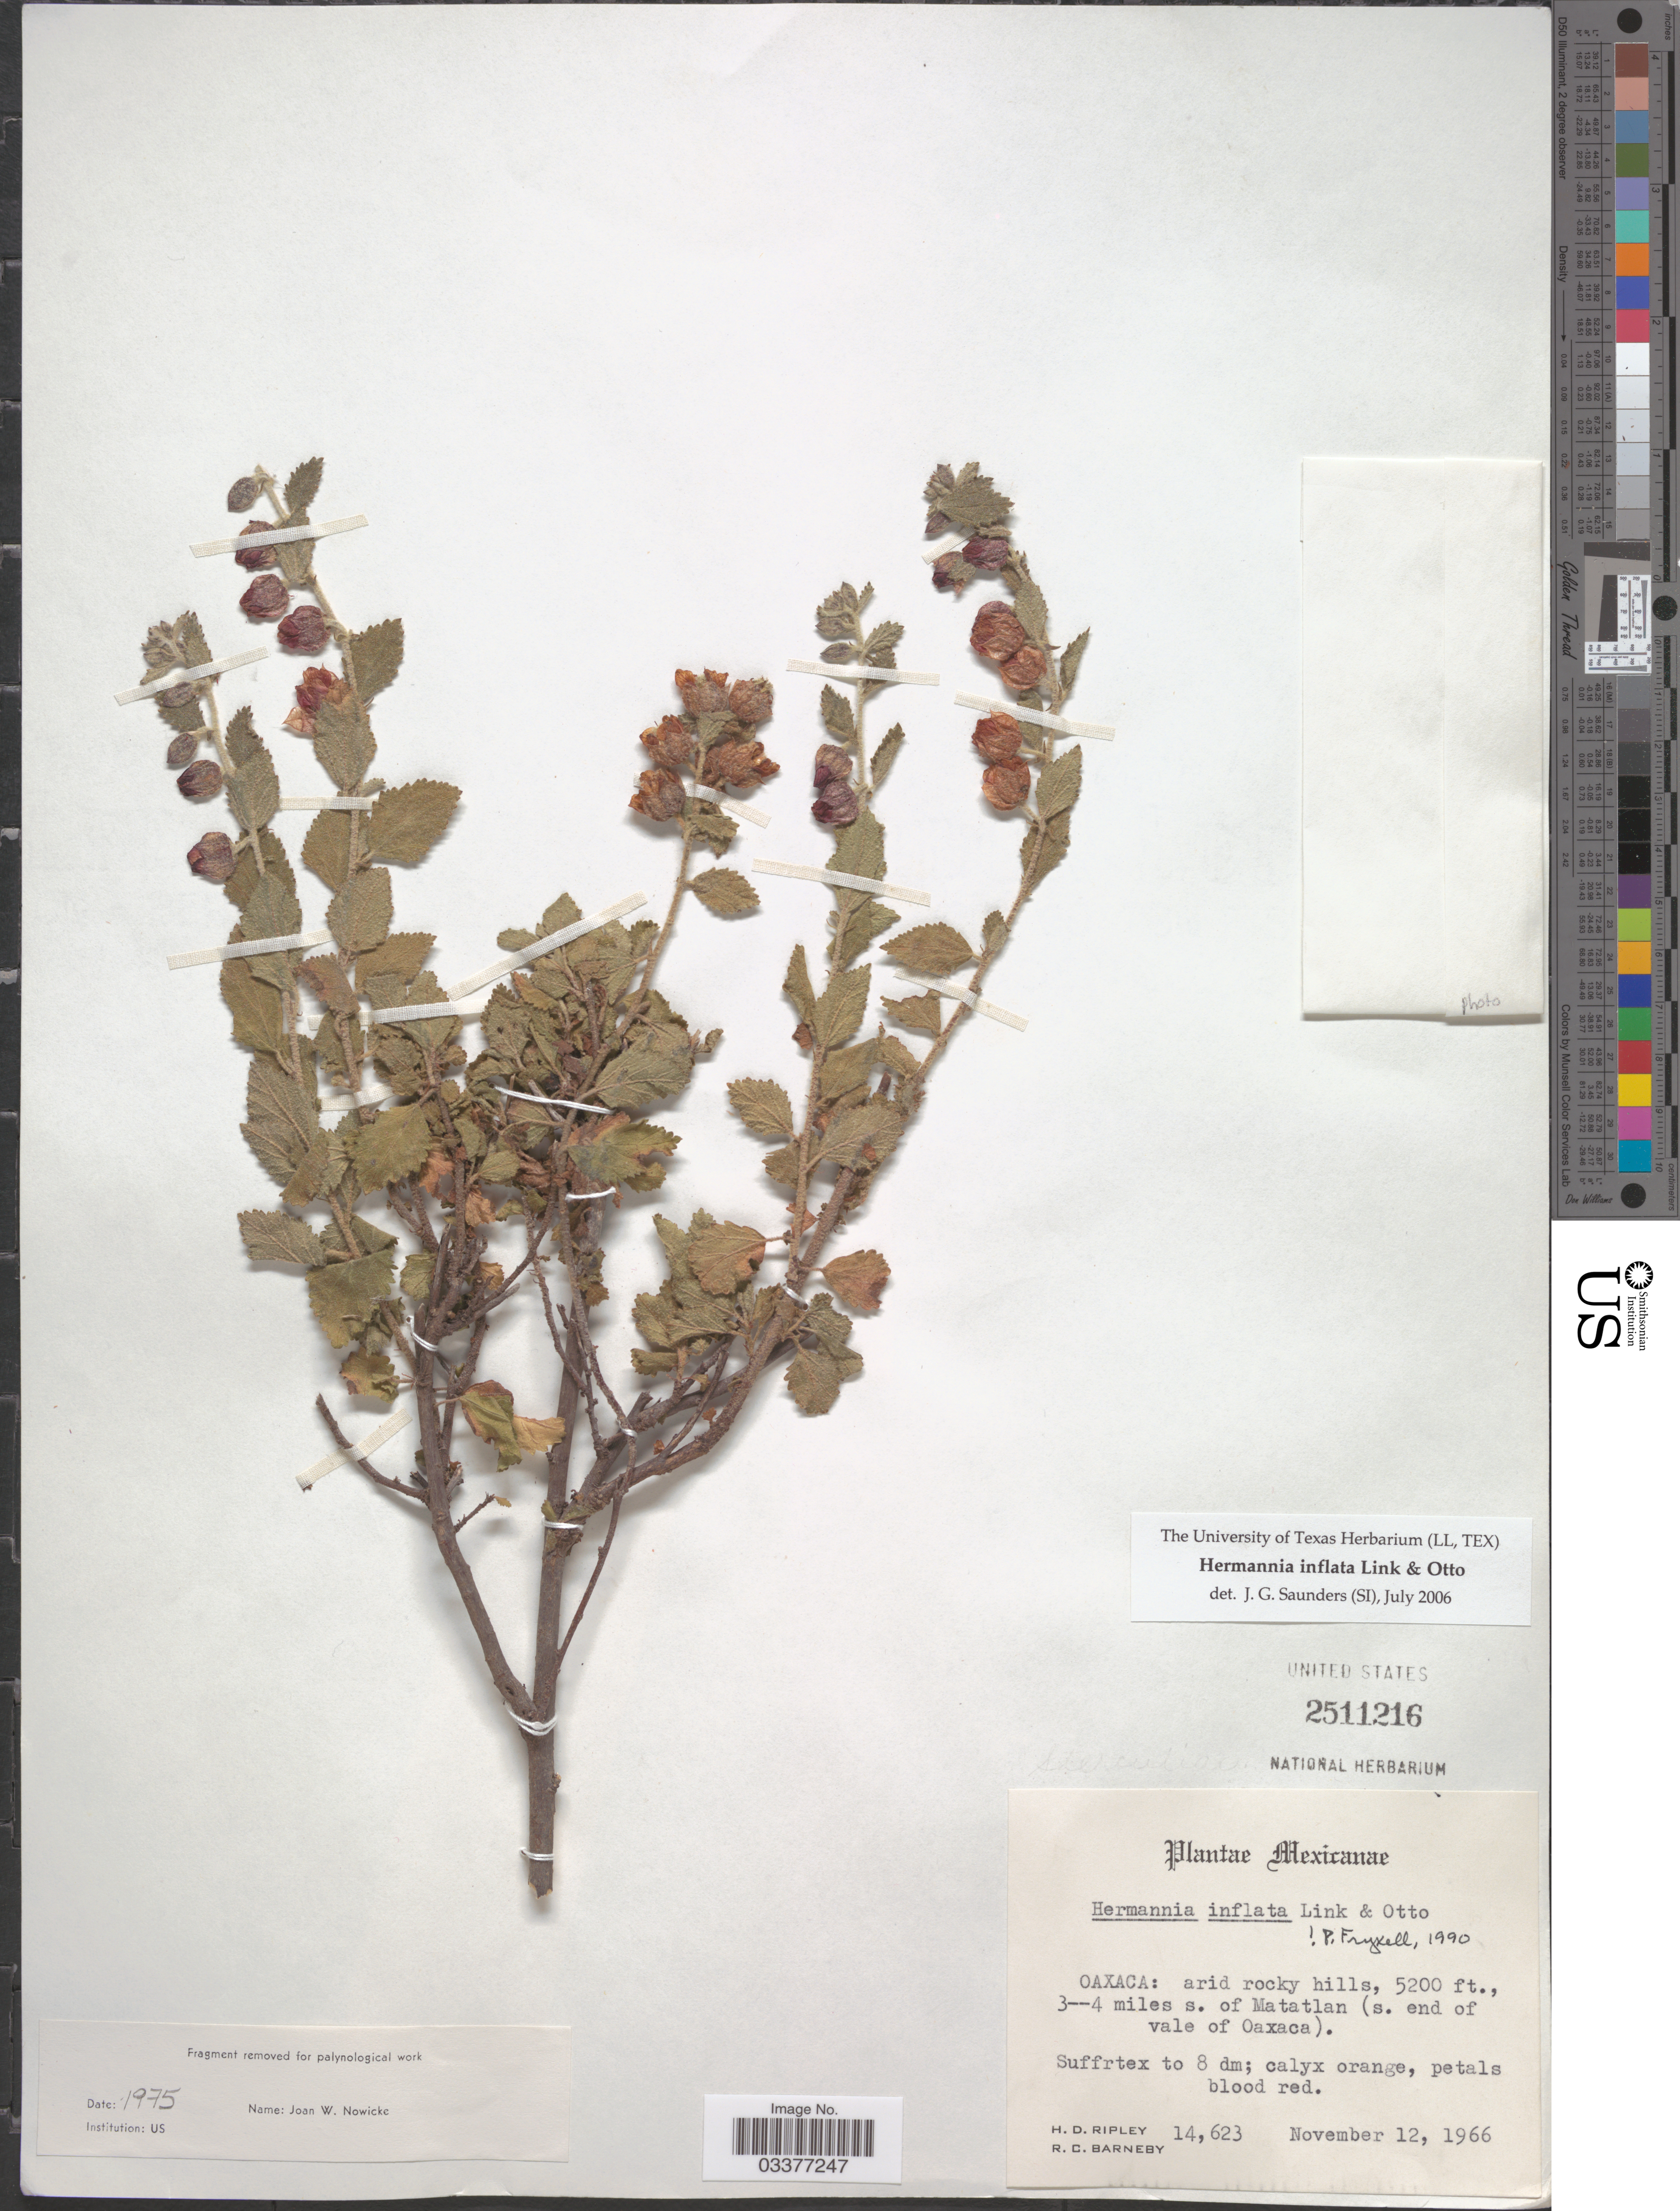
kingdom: Plantae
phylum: Tracheophyta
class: Magnoliopsida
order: Malvales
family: Malvaceae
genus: Hermannia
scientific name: Hermannia inflata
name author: Link & Otto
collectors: H. Ripley & R. C. Barneby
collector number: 14623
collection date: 1966-11-12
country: Mexico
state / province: Oaxaca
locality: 3--4 miles s. of Matatlan (s. end of vale of Oaxaca).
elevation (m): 1585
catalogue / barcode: US 2511216